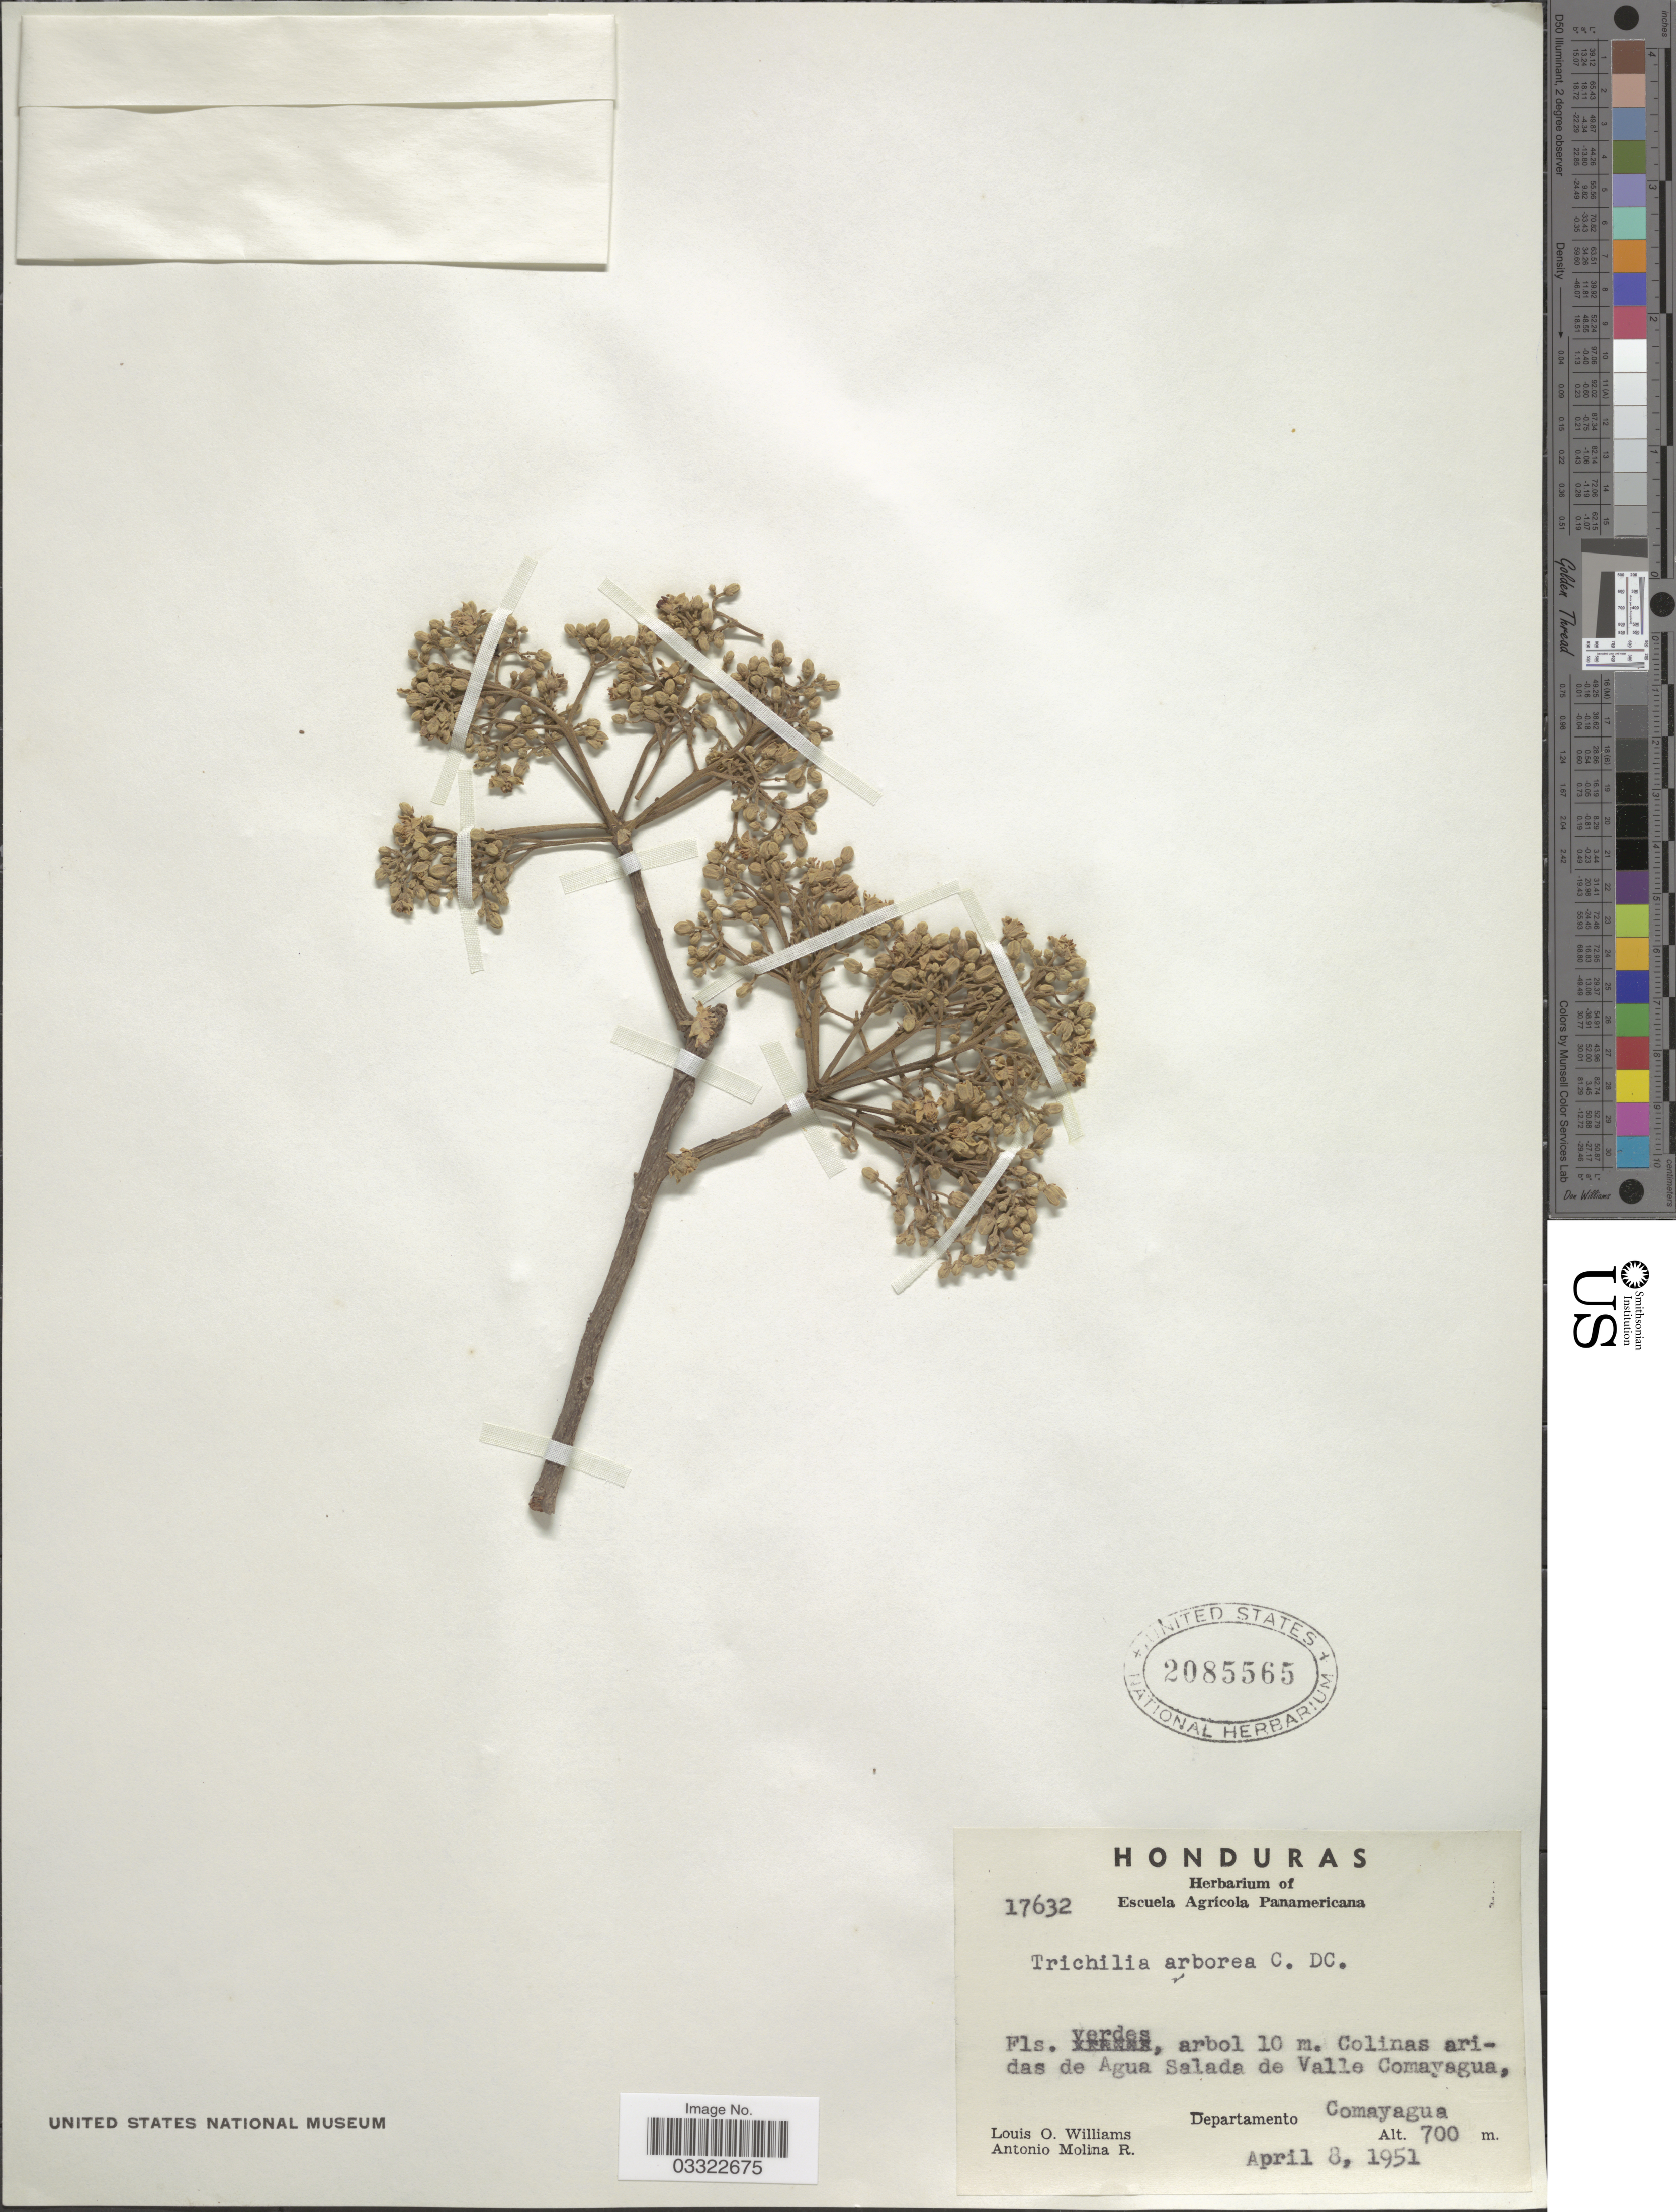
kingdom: Plantae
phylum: Tracheophyta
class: Magnoliopsida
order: Sapindales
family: Meliaceae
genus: Trichilia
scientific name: Trichilia terminalis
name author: Jacq.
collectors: L. O. Williams & A. Molina R.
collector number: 17632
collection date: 1951-04-08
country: Honduras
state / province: Comayagua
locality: Colinas aridas de Agua Salada de Valle Comayagua, Departamento Comayagua.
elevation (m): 700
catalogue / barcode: US 2085565